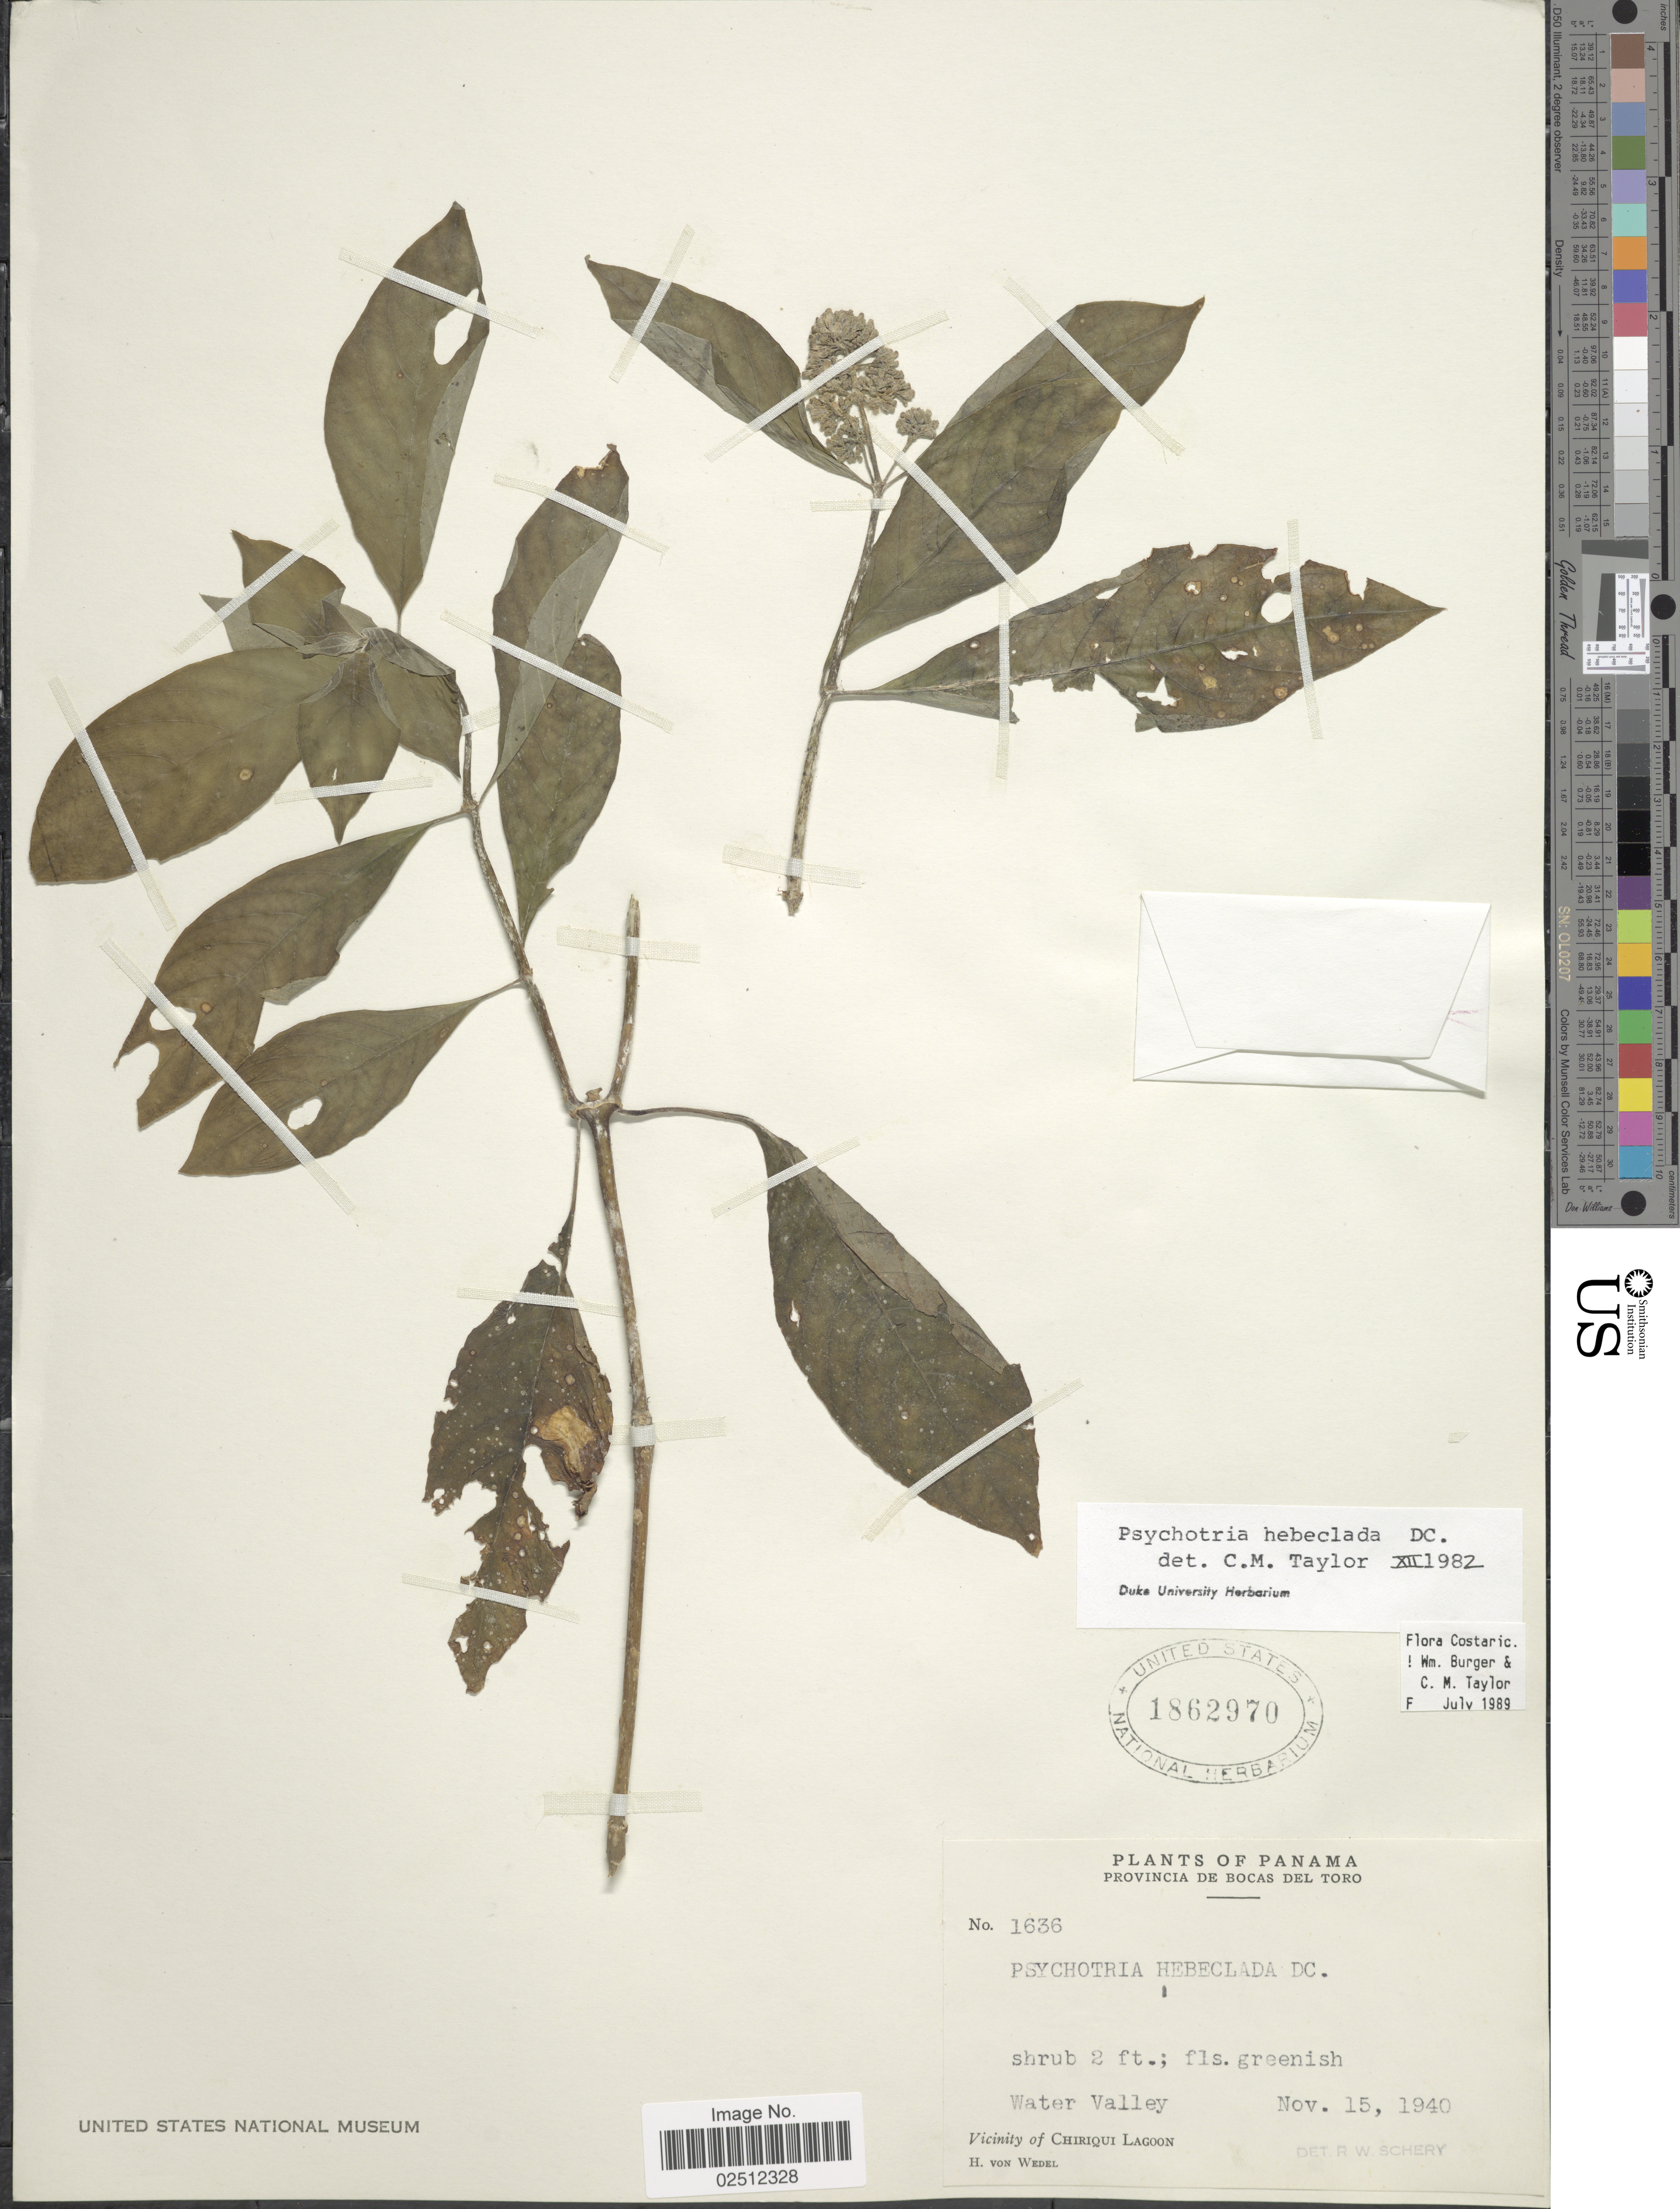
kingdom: Plantae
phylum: Tracheophyta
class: Magnoliopsida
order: Gentianales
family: Rubiaceae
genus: Psychotria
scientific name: Psychotria hebeclada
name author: DC.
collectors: H. von Wedel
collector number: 1636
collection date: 1940-11-15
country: Panama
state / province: Bocas del Toro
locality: Water Valley, Vicinity of Chiriqui Lagoon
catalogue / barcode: US 1862970